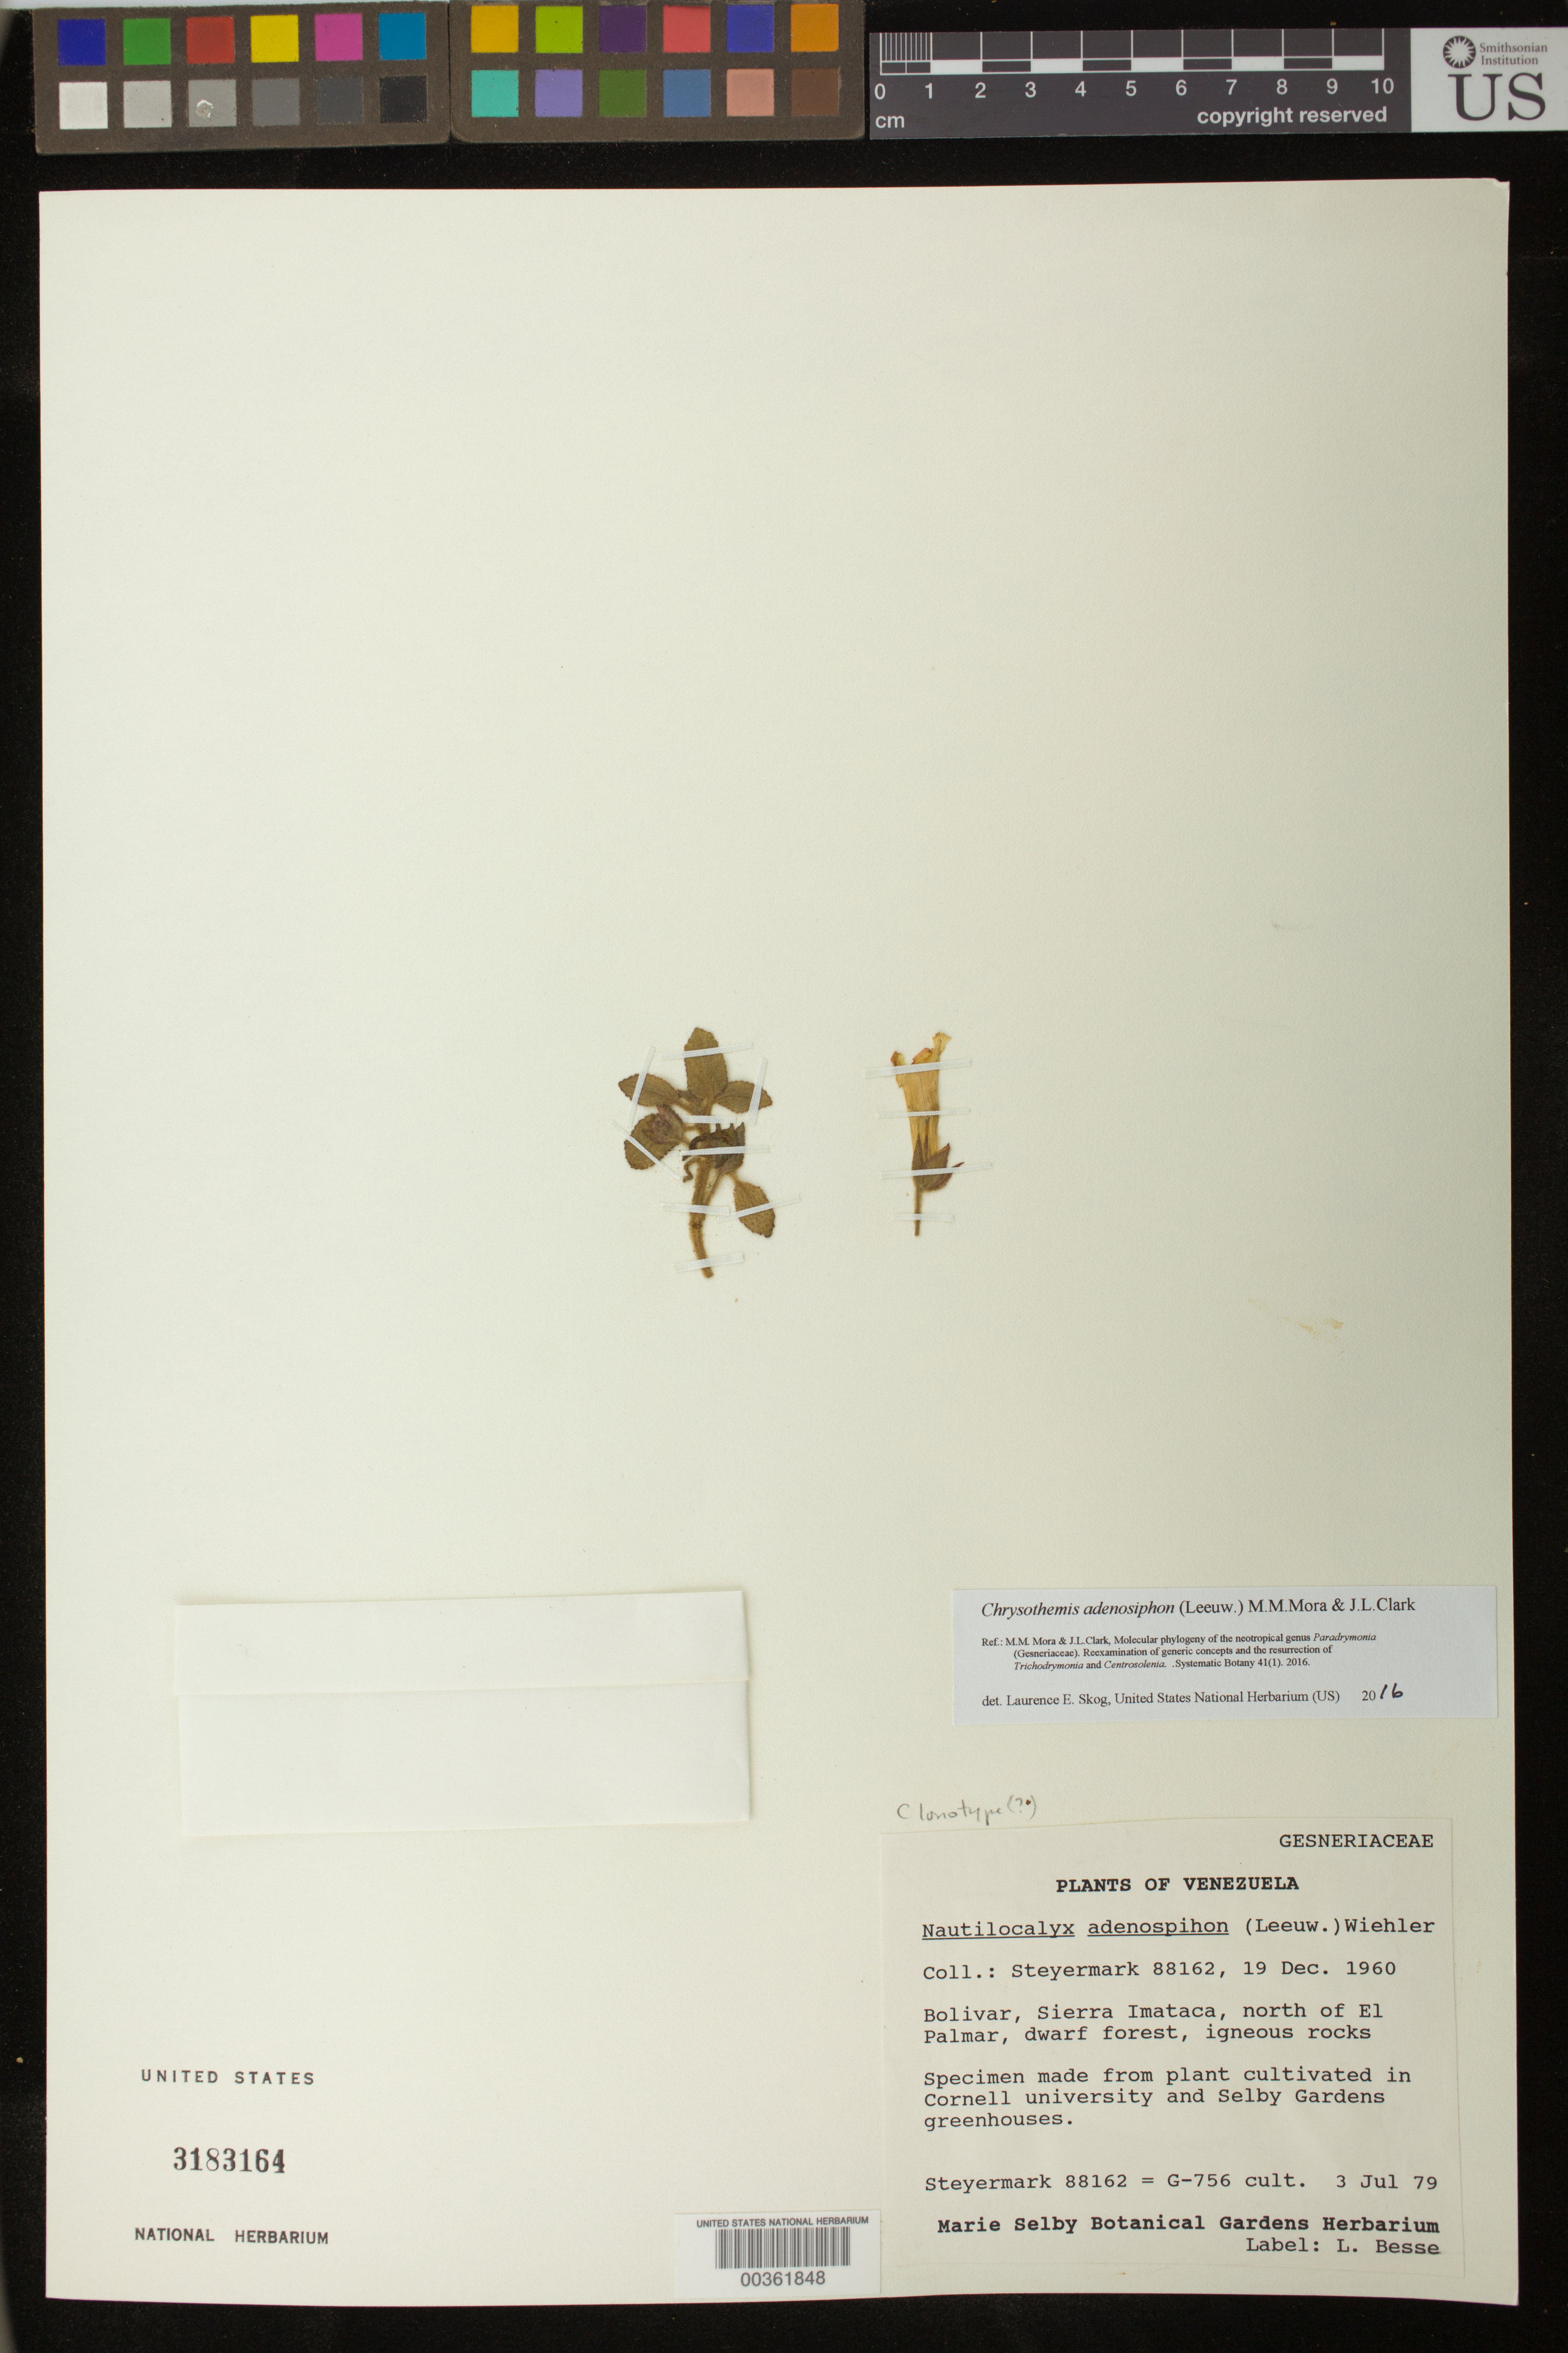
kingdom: Plantae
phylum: Tracheophyta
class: Magnoliopsida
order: Lamiales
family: Gesneriaceae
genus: Chrysothemis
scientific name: Chrysothemis adenosiphon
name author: (Leeuw.) M.M. Mora & J.L. Clark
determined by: Skog, Laurence E.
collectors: J. Steyermark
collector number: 88162 [cultivated]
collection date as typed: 03 Jul 1979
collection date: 1979-07-03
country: Venezuela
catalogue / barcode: US 3183164